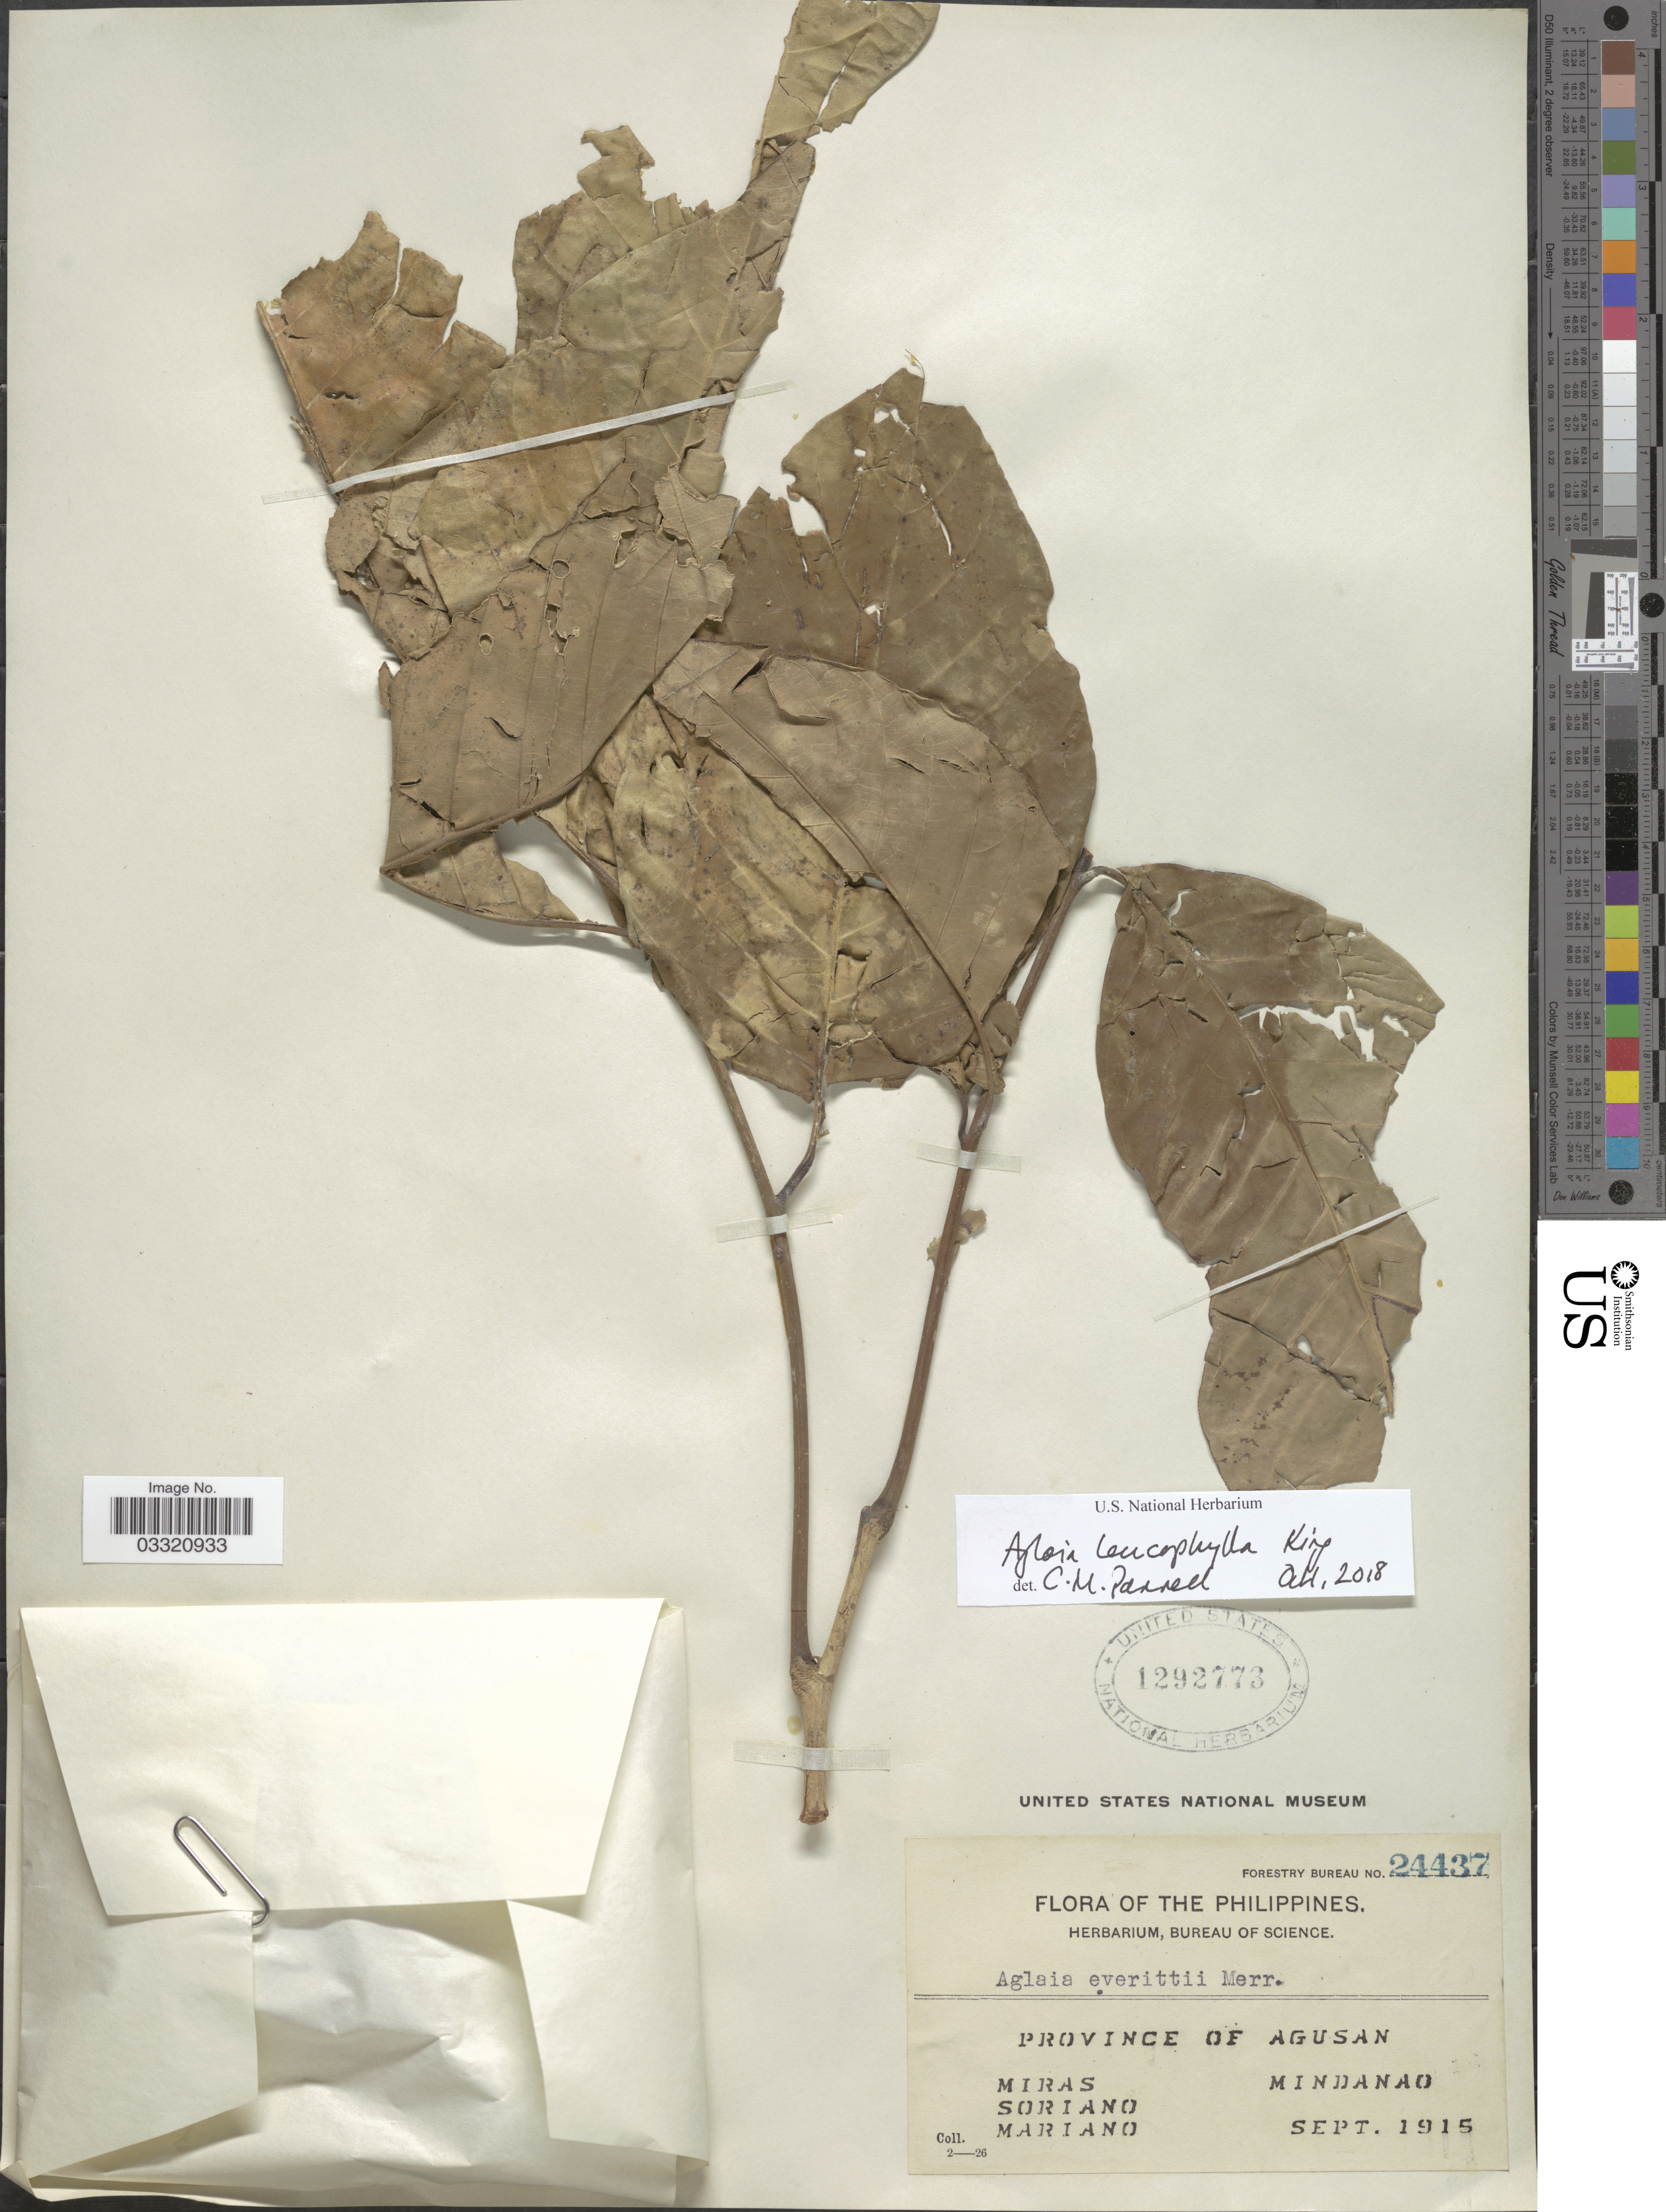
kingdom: Plantae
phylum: Tracheophyta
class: Magnoliopsida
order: Sapindales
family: Meliaceae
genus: Aglaia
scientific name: Aglaia leucophylla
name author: King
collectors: Miras, -. Soriano & -. Mariano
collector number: Forestry Bureau 24437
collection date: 1915-09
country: Philippines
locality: Province of Agusan, Mindanao.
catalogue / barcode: US 1292773